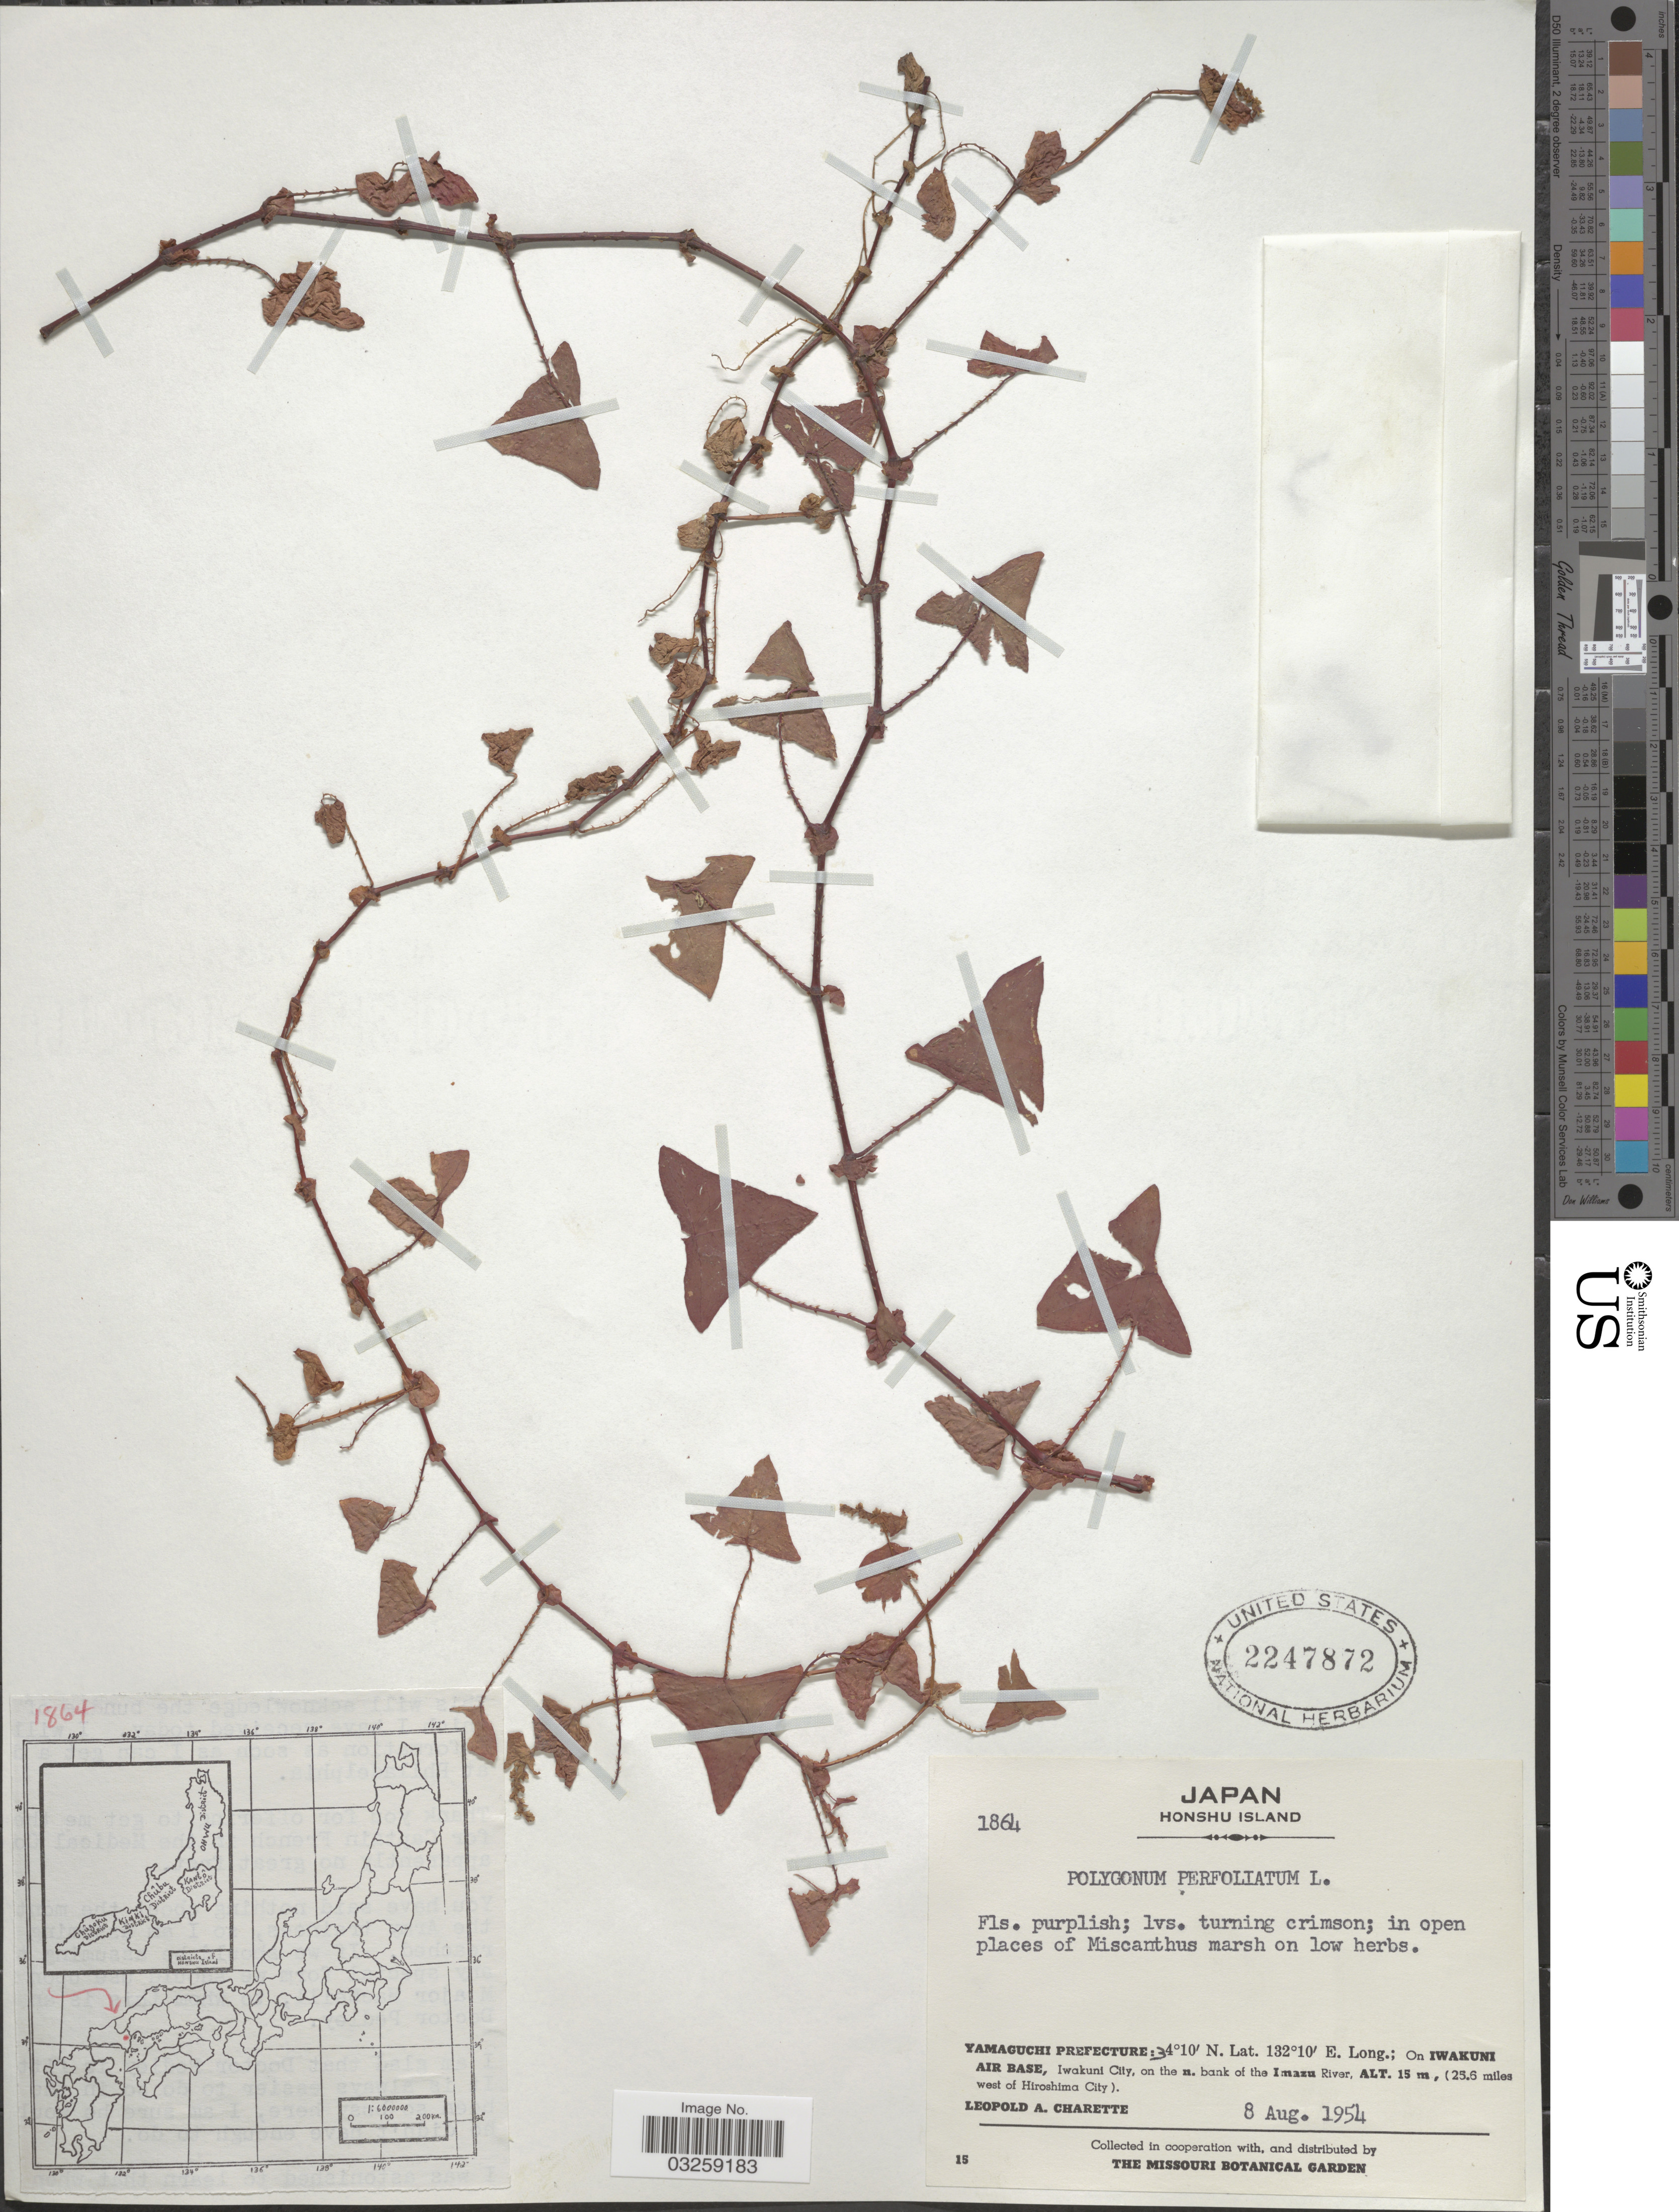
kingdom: Plantae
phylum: Tracheophyta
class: Magnoliopsida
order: Caryophyllales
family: Polygonaceae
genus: Polygonum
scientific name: Polygonum perfoliatum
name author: L.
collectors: L. A. Charette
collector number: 1864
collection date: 1954-08-08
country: Japan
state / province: Yamaguti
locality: Honshu Island. Yamaguchi Prefecture. On Iwakuni Air Base, Iwakuni City, on the n. bank of the Imazu River. (25.6 miles west of Hiroshima City).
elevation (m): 15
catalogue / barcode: US 2247872